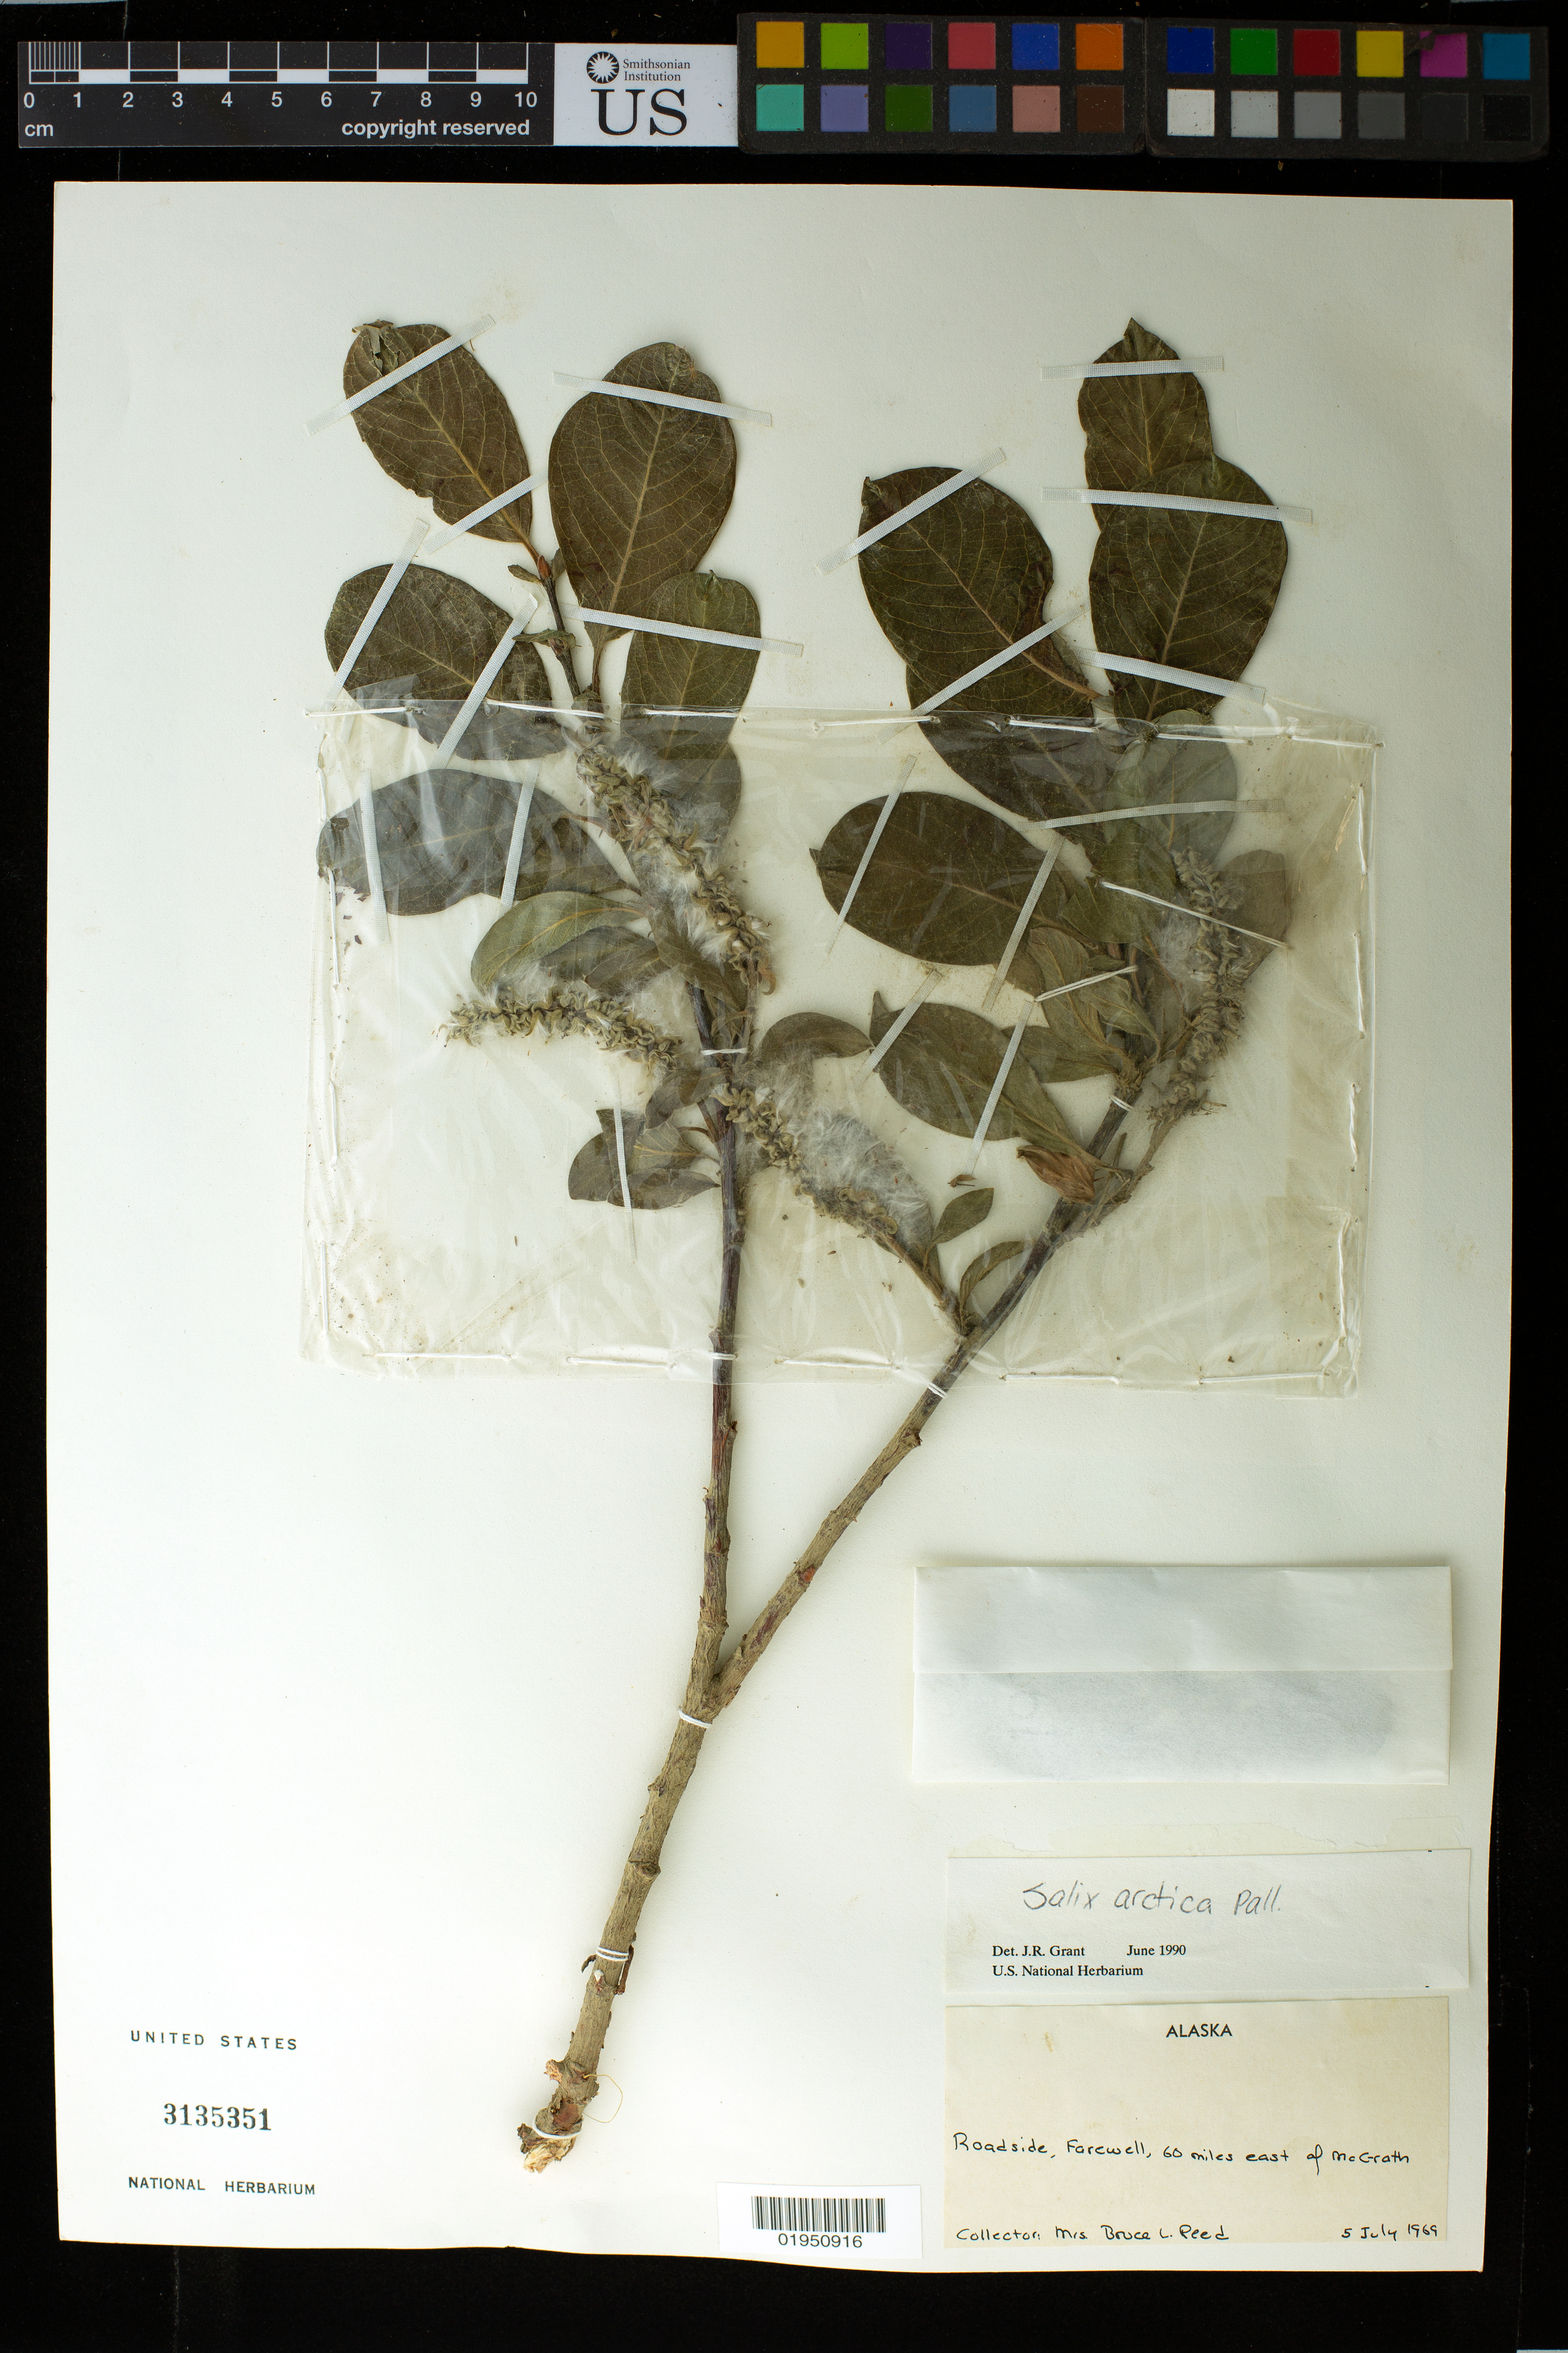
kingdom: Plantae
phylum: Tracheophyta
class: Magnoliopsida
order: Malpighiales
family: Salicaceae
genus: Salix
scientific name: Salix arctica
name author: Pall.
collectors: B. Reed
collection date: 1969-07-05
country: United States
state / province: Alaska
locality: Farewell, 60 miles east of McGrath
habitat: roadside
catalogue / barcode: US 3135351